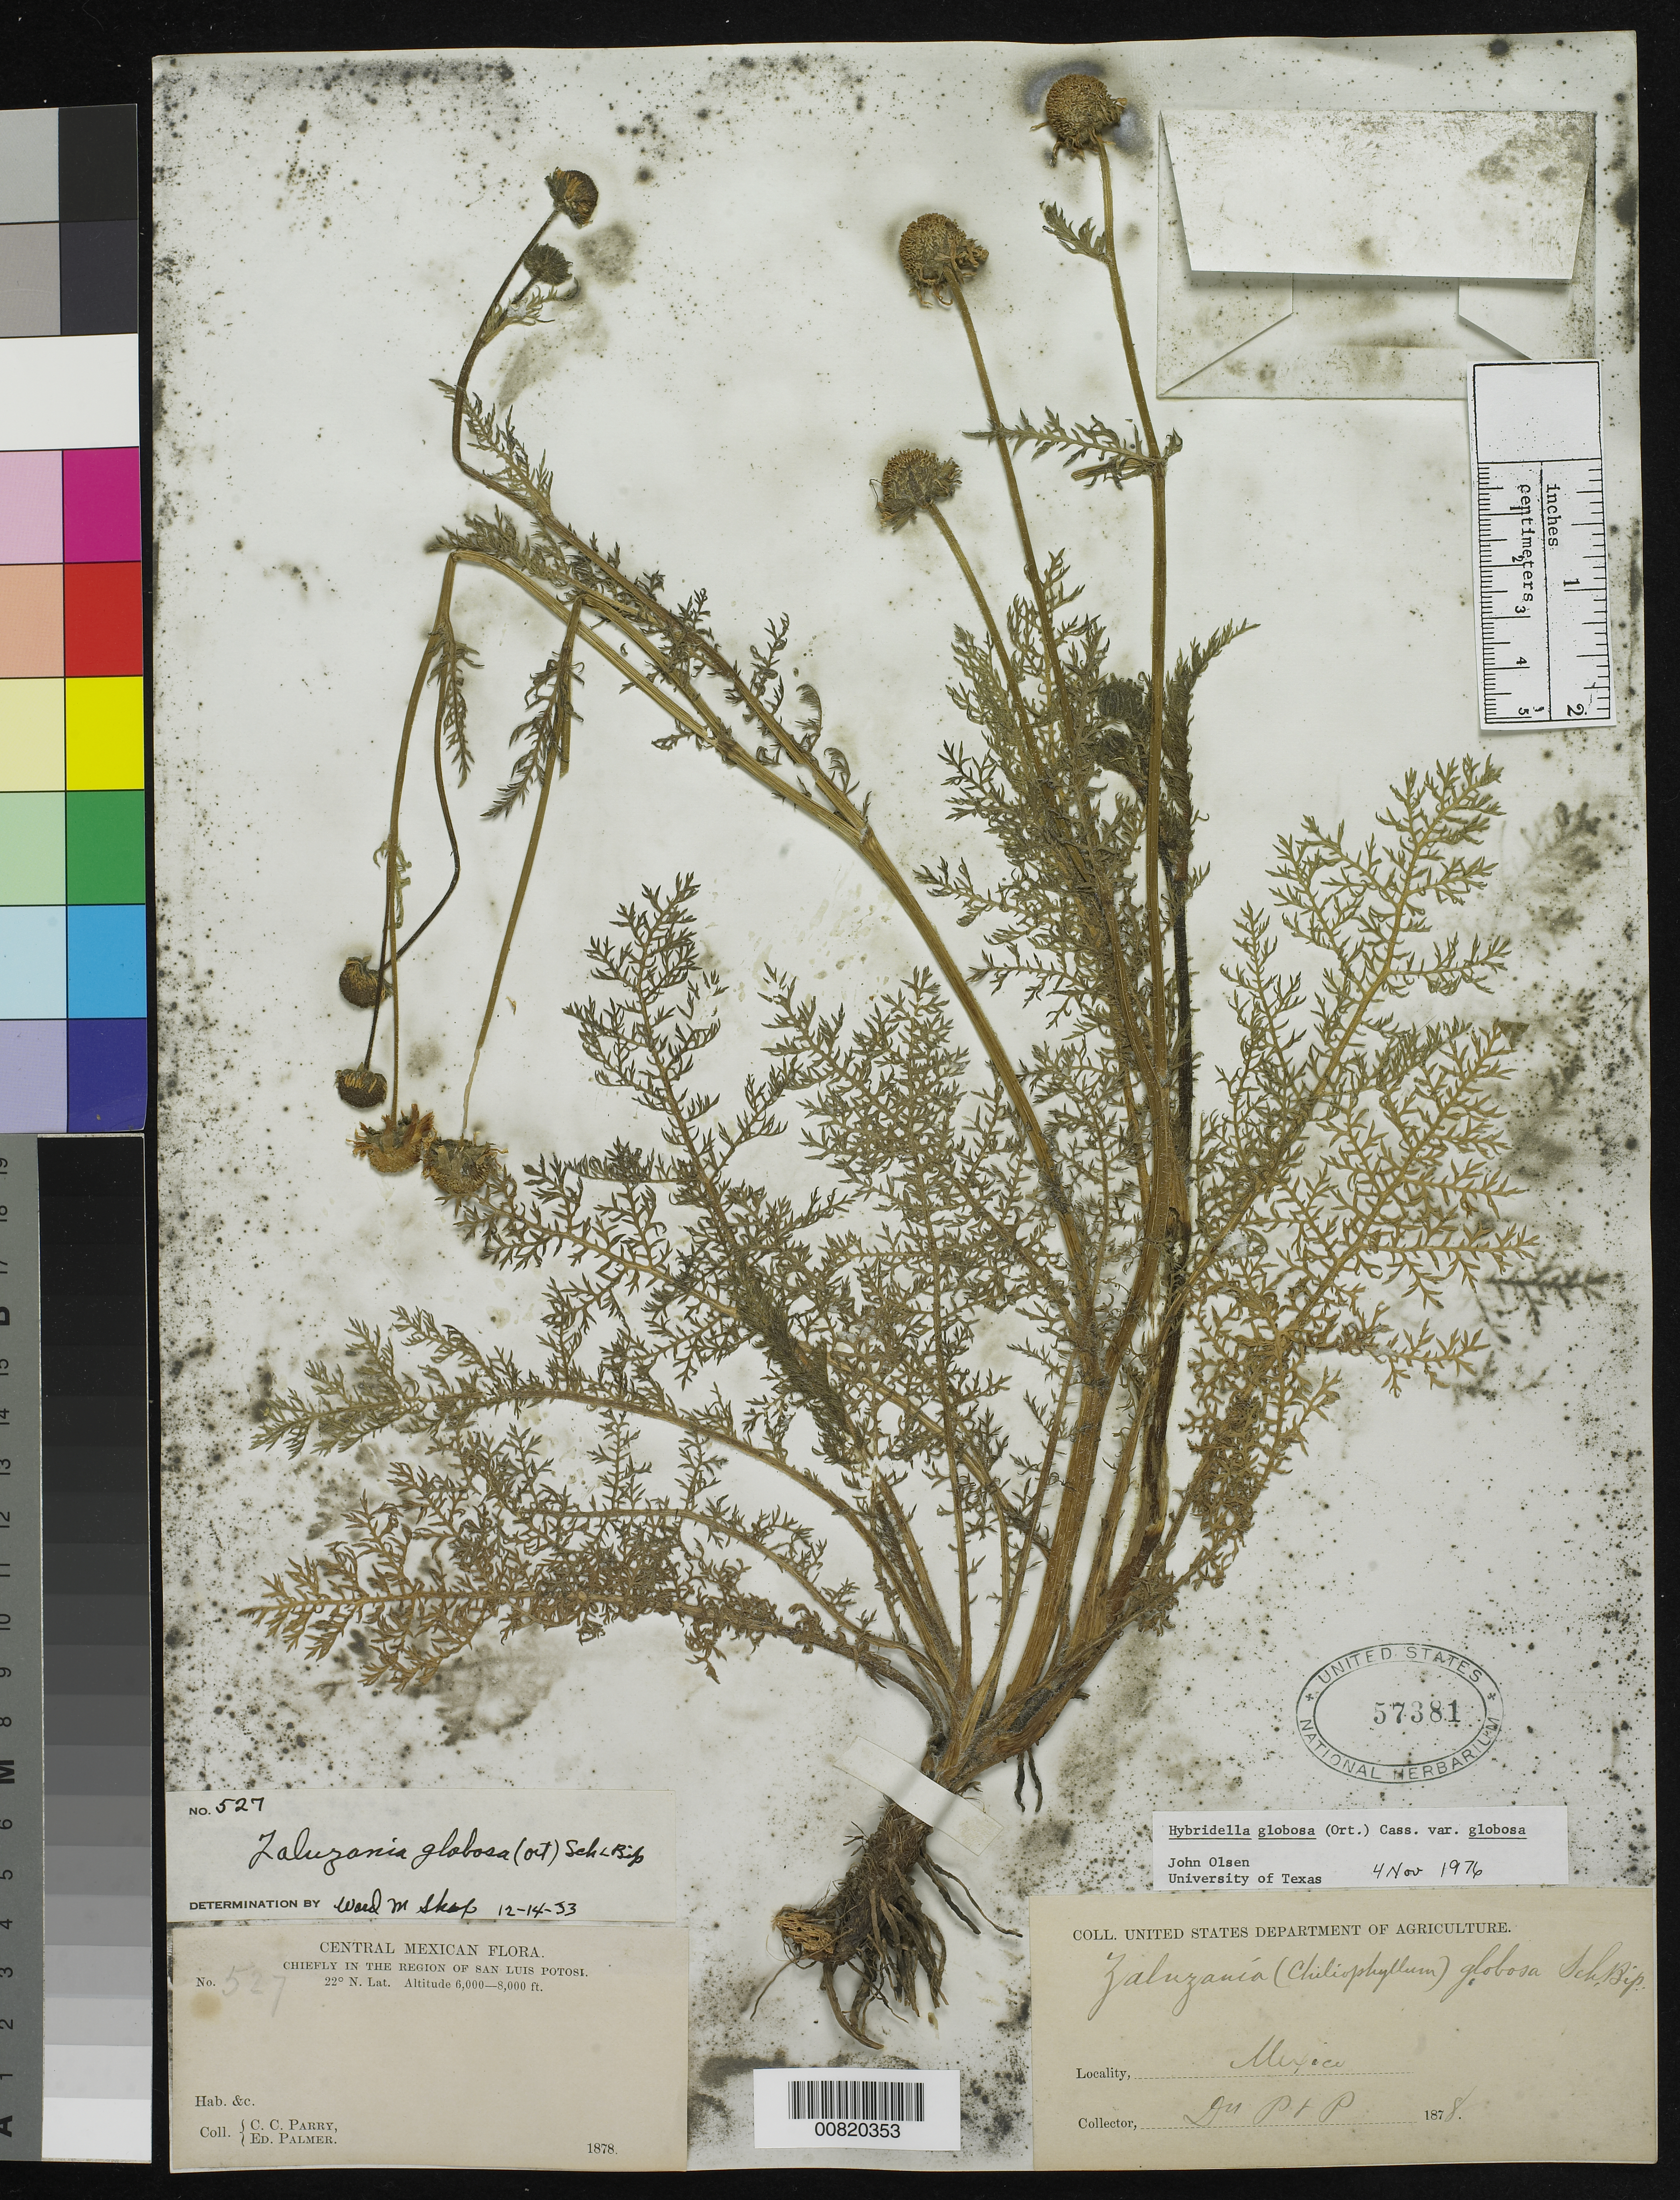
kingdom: Plantae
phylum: Tracheophyta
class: Magnoliopsida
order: Asterales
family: Asteraceae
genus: Hybridella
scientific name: Hybridella globosa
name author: (Ort.) Cass.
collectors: C. C. Parry & E. Palmer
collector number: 527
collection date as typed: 1878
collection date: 1878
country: Mexico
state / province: San Luis Potosí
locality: Chiefly in the region of San Luis Potosí.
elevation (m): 1829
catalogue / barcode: US 57381